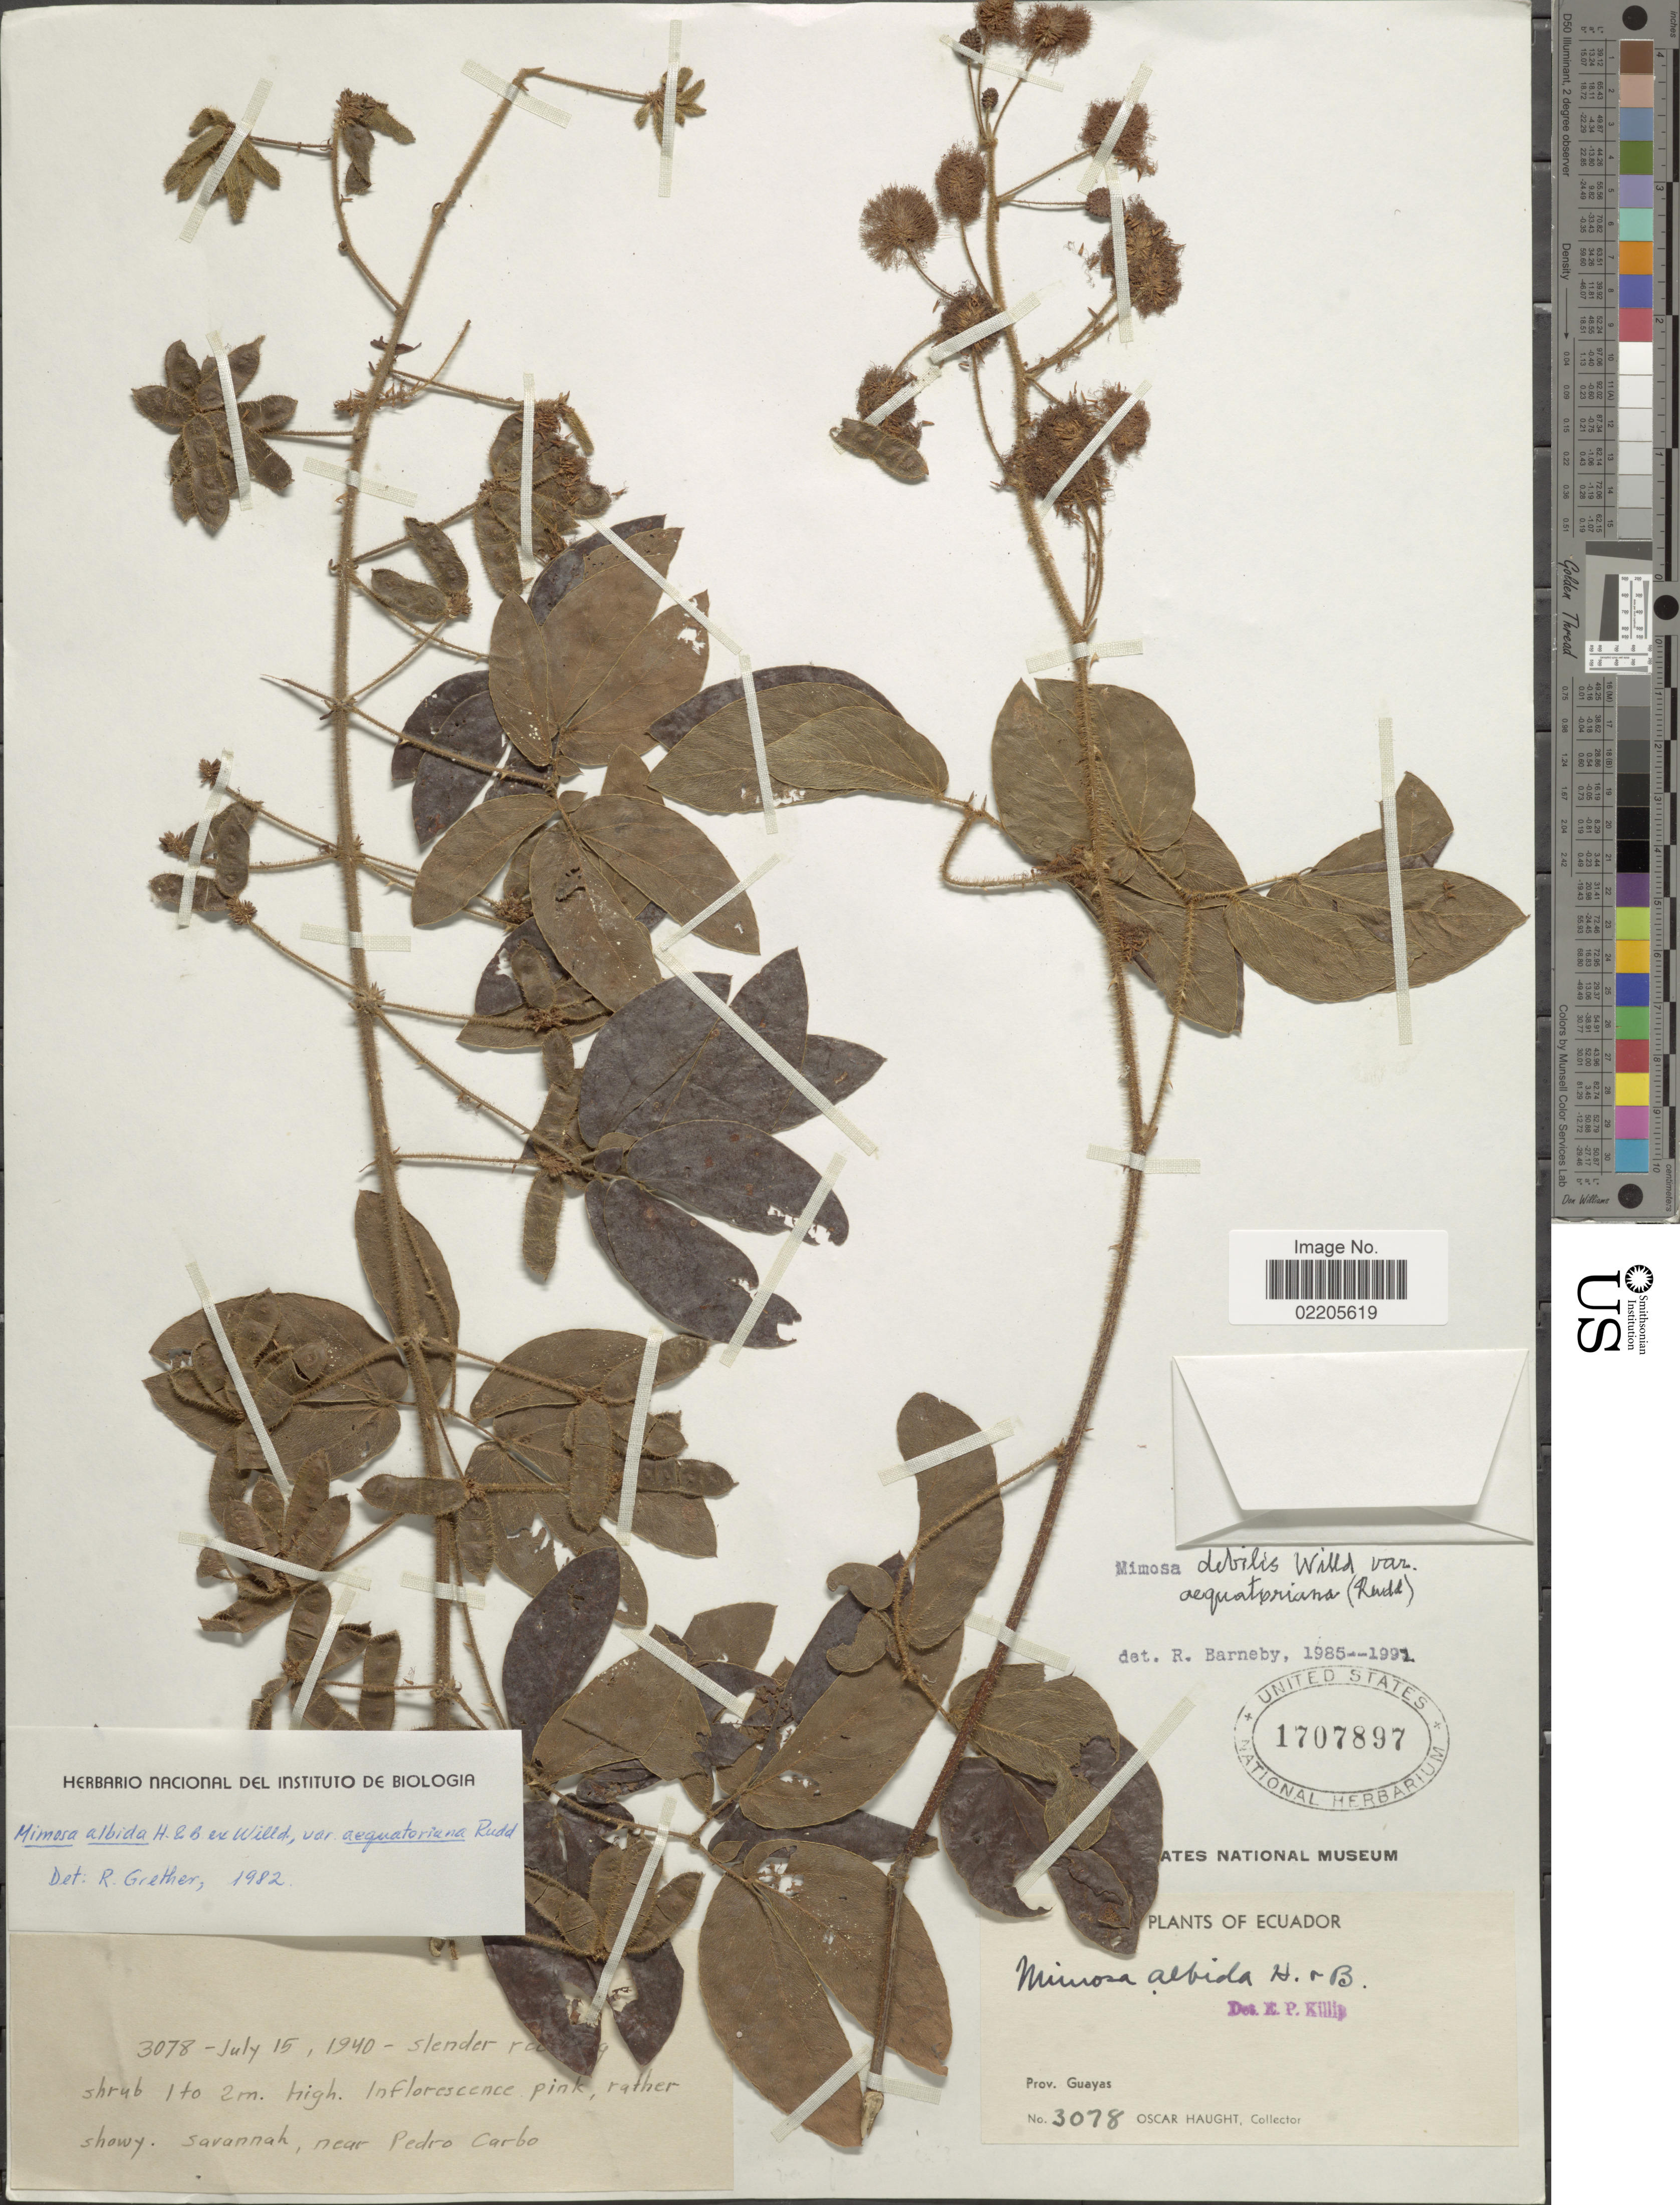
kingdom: Plantae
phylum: Tracheophyta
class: Magnoliopsida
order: Fabales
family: Fabaceae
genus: Mimosa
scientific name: Mimosa debilis var. aequatoriana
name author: (Rudd) Barneby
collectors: O. L. Haught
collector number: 3078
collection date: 1940-07-15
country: Ecuador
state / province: Guayas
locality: Prov. Guayas. Savannah, near Pedro Carbo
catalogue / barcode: US 1707897